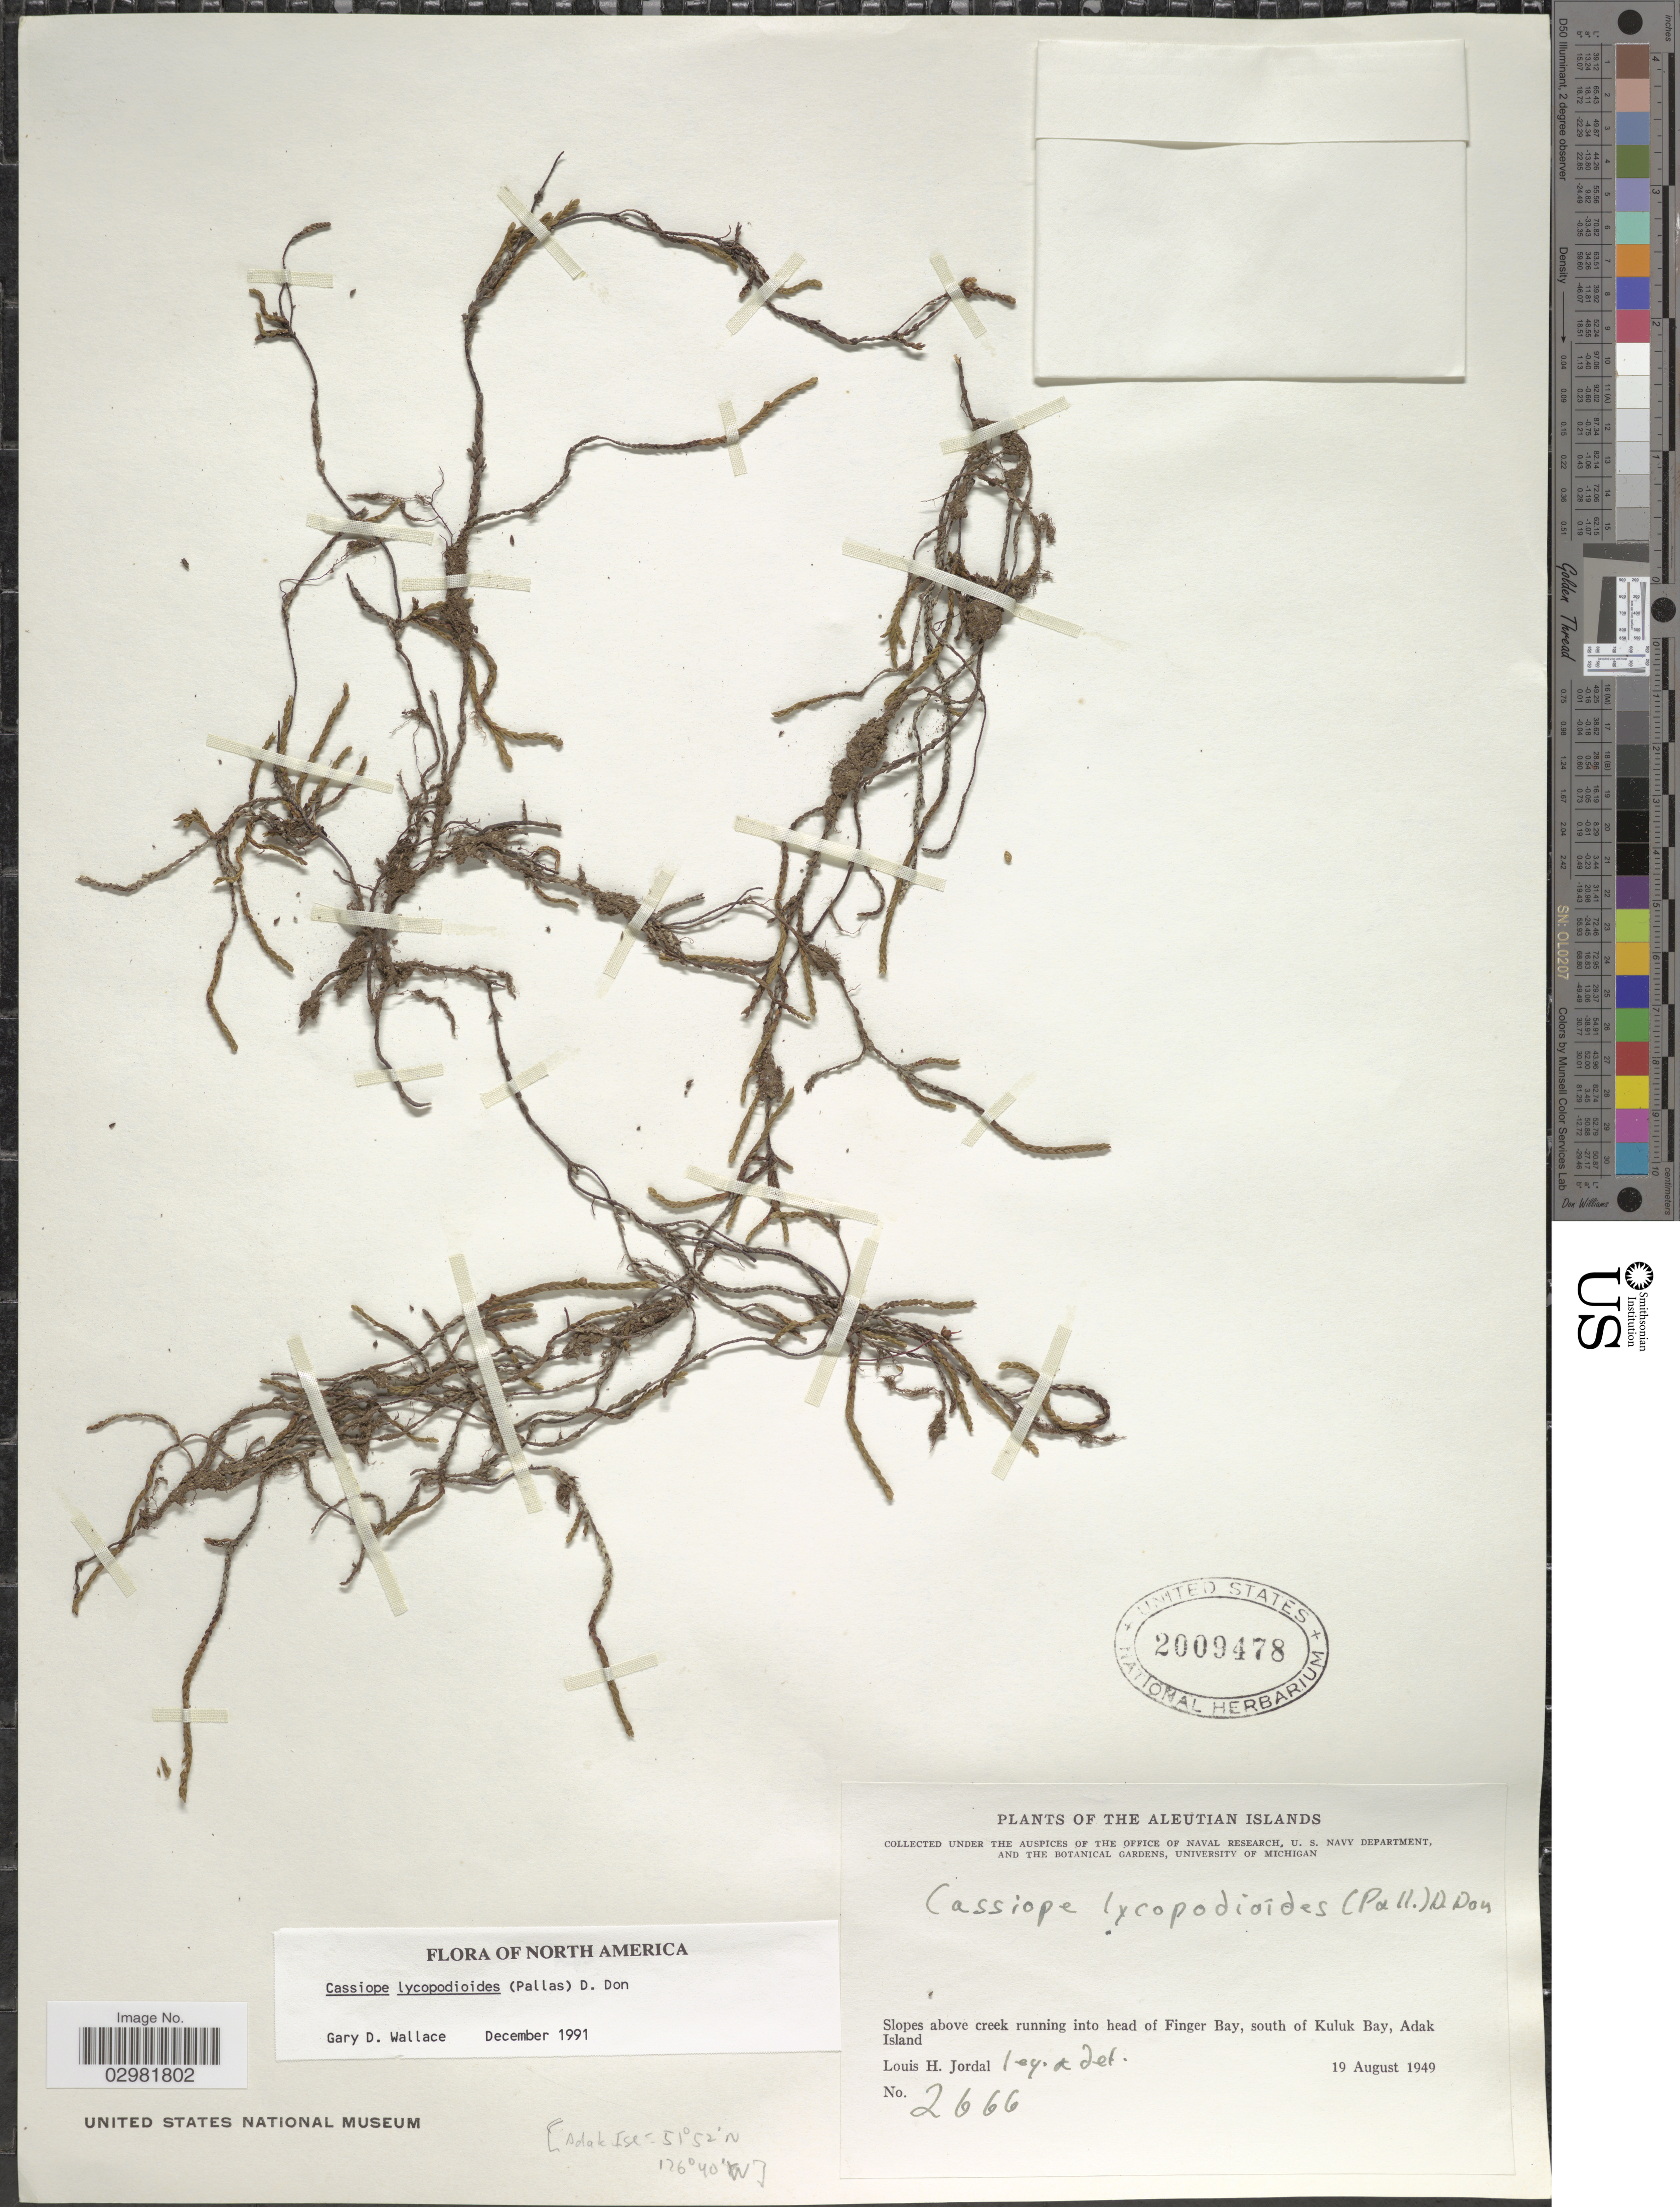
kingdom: Plantae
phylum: Tracheophyta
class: Magnoliopsida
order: Ericales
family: Ericaceae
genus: Cassiope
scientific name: Cassiope lycopodioides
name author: (Pall.) D. Don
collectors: L. Jordal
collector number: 2666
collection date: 1949-08-19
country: United States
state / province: Alaska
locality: The Aleutian Islands. Slopes above creek running into head of Finger Bay, south of Kuluk Bay, Adak Island.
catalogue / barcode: US 2009478